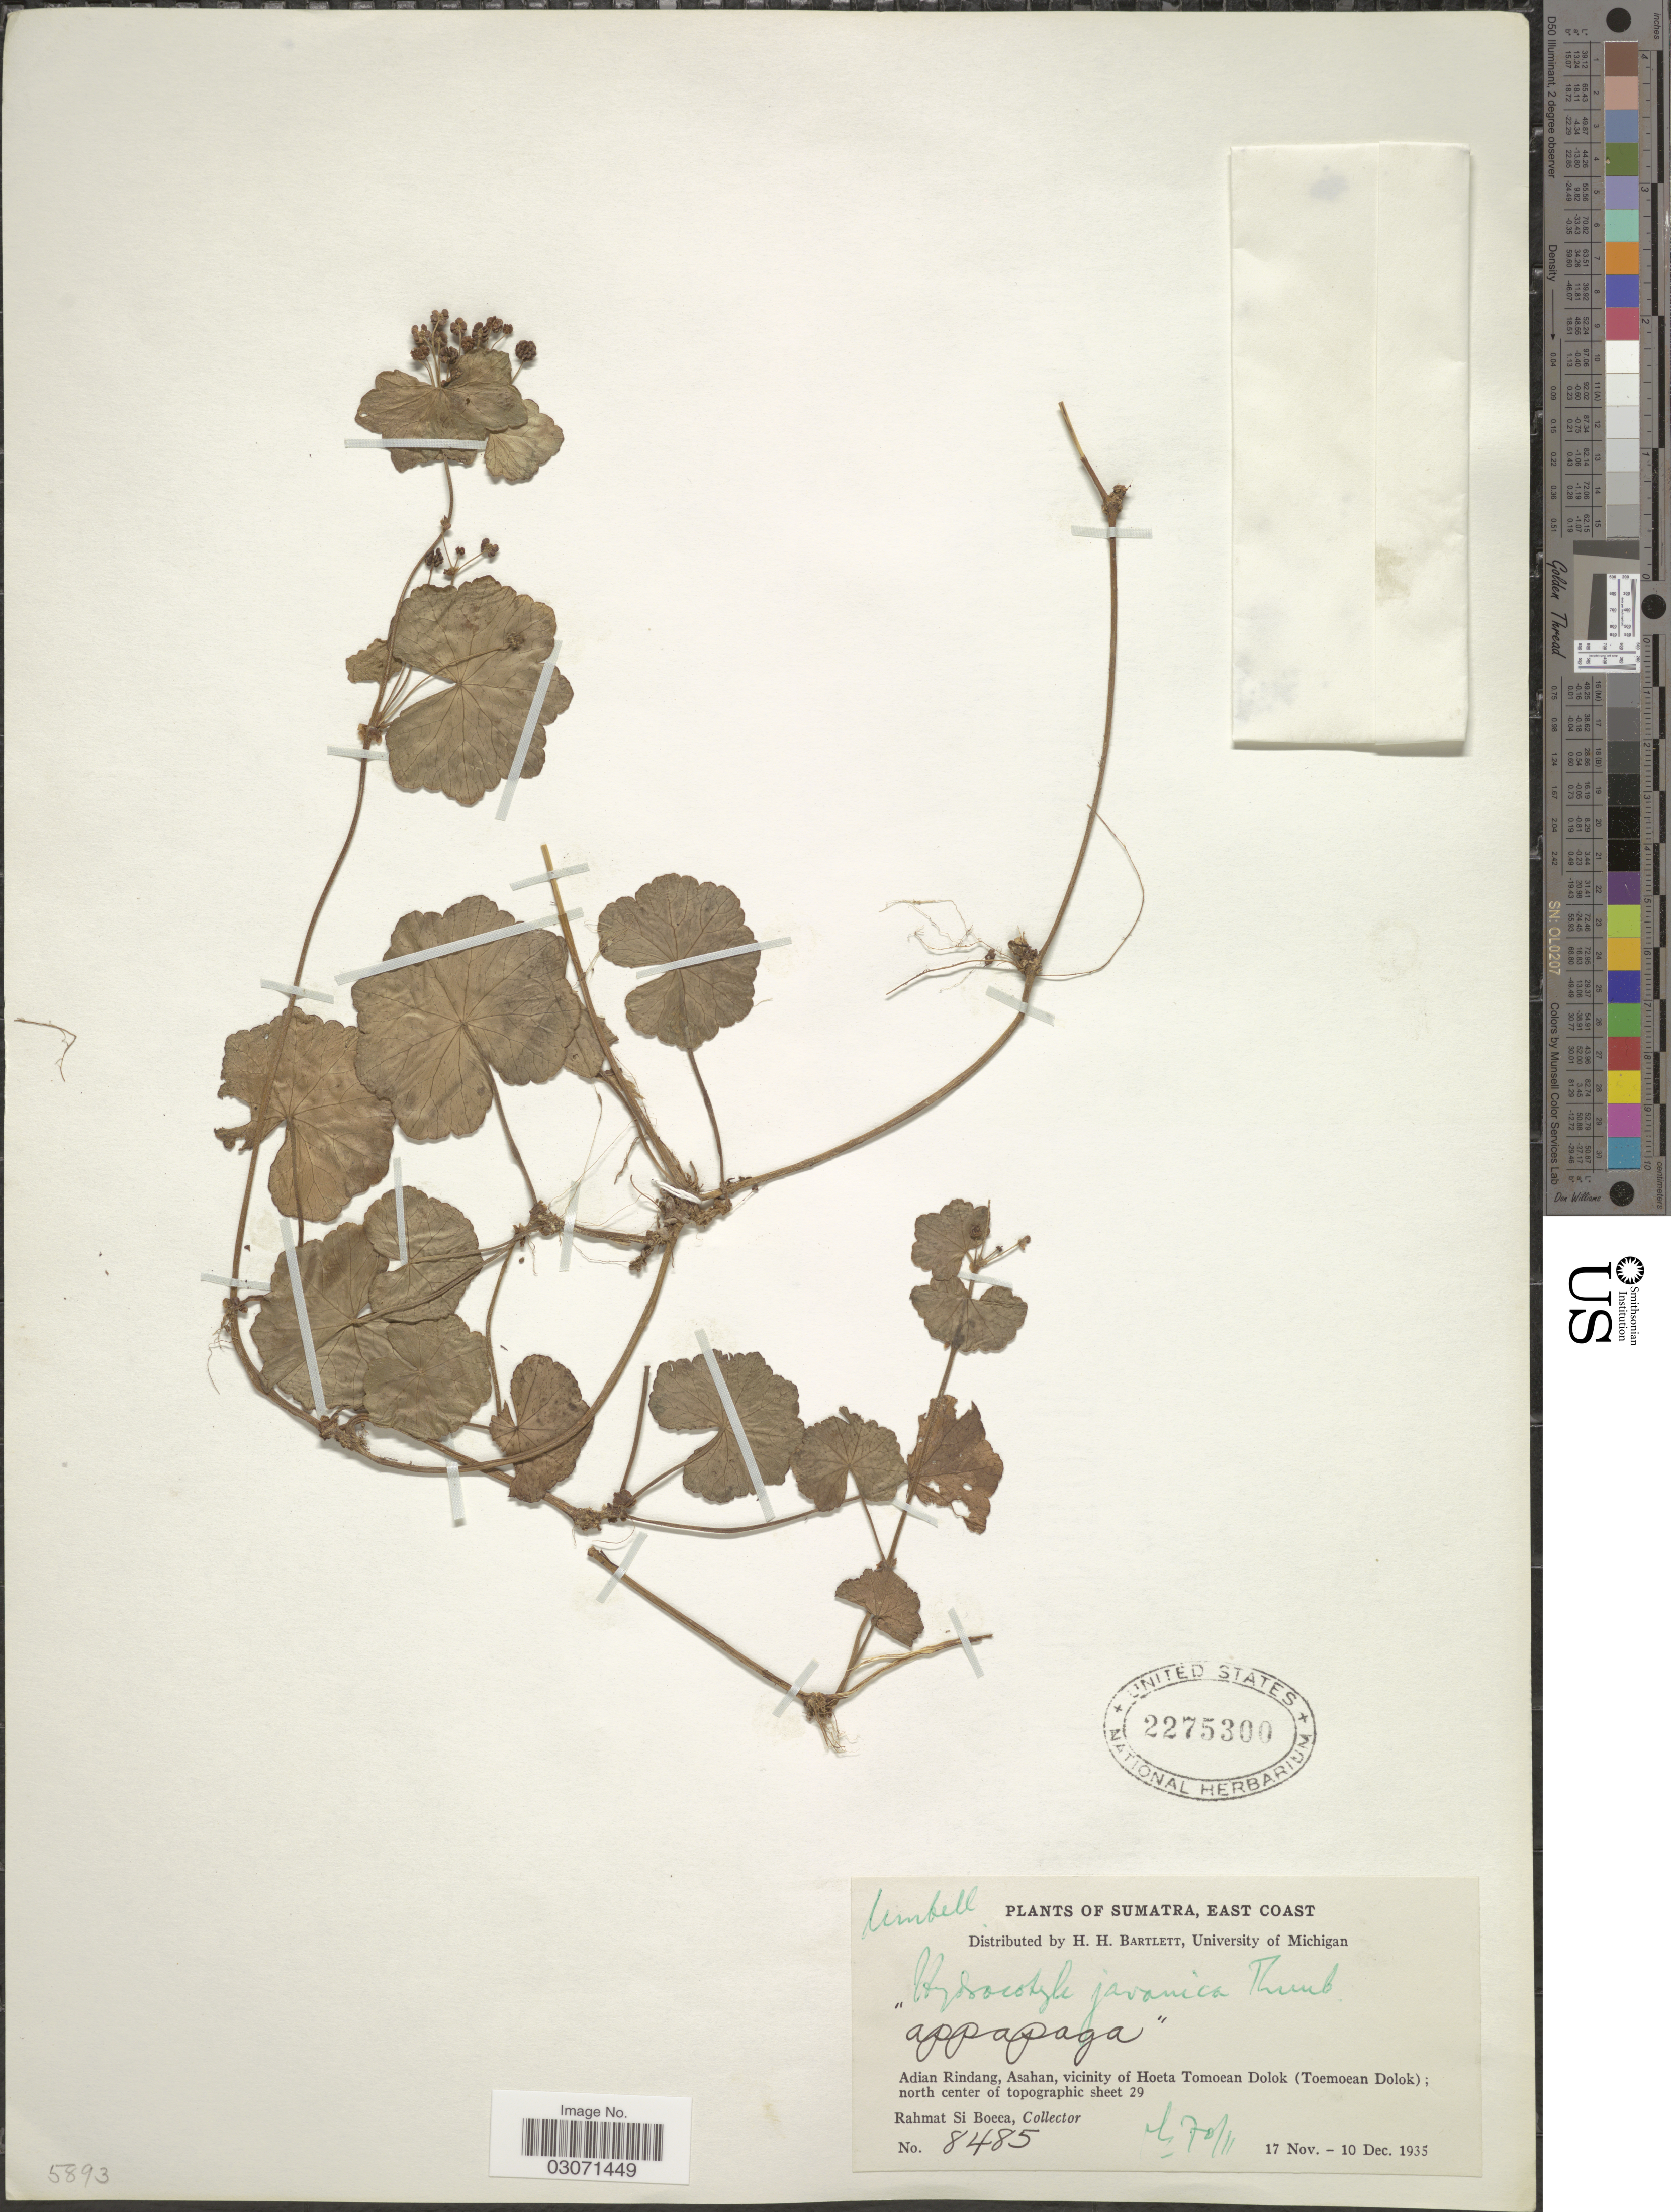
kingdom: Plantae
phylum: Tracheophyta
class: Magnoliopsida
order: Apiales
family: Araliaceae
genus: Hydrocotyle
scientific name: Hydrocotyle javanica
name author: Thunb.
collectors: Rahmat Si Boeea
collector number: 8485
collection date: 1935-11-17/1935-12-10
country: Indonesia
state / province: Sumatra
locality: East Coast. Adian Rindang, Asahan, vicinity of Hoeta Tomoean Dolok (Toemoean Dolok); north center of topographic sheet 29.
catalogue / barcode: US 2275300